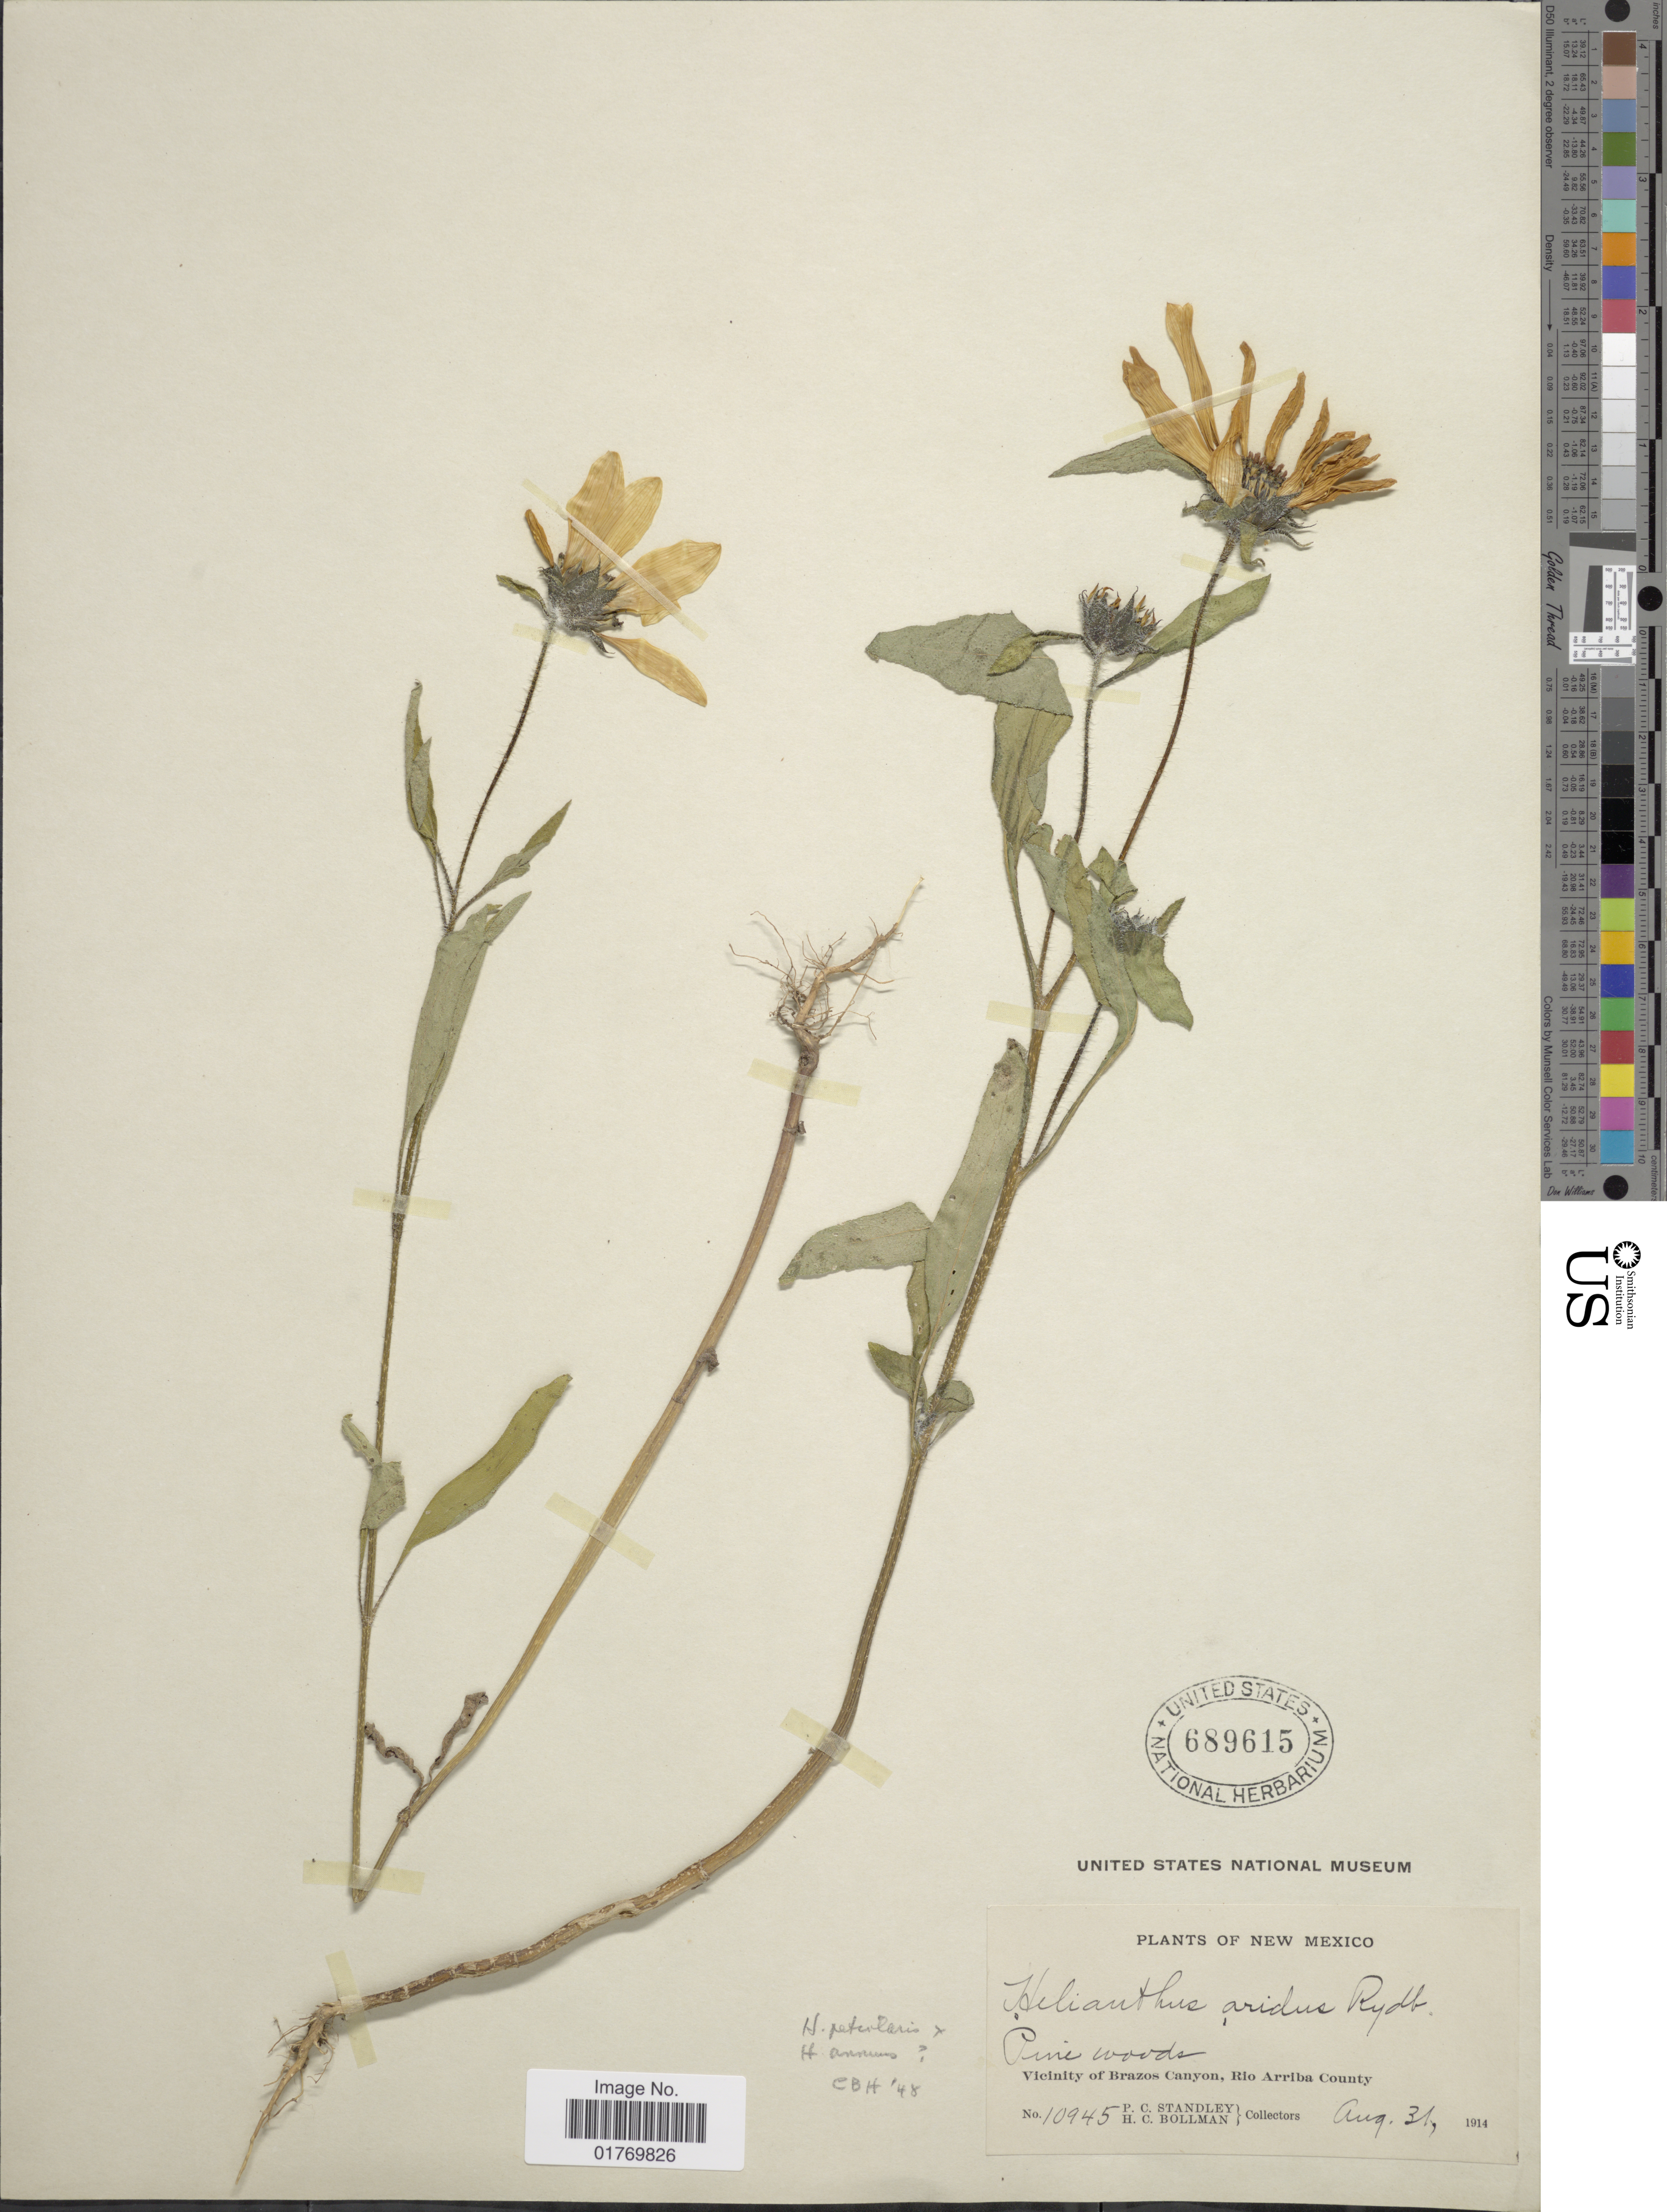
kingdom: Plantae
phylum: Tracheophyta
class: Magnoliopsida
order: Asterales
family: Asteraceae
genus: Helianthus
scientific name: Helianthus aridus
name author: Rydb.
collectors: P. C. Standley & H. C. Bollman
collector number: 10945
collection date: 1914-08-31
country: United States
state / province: New Mexico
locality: Vicinity of Brazos Canyon, Rio Arriba County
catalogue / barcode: US 689615